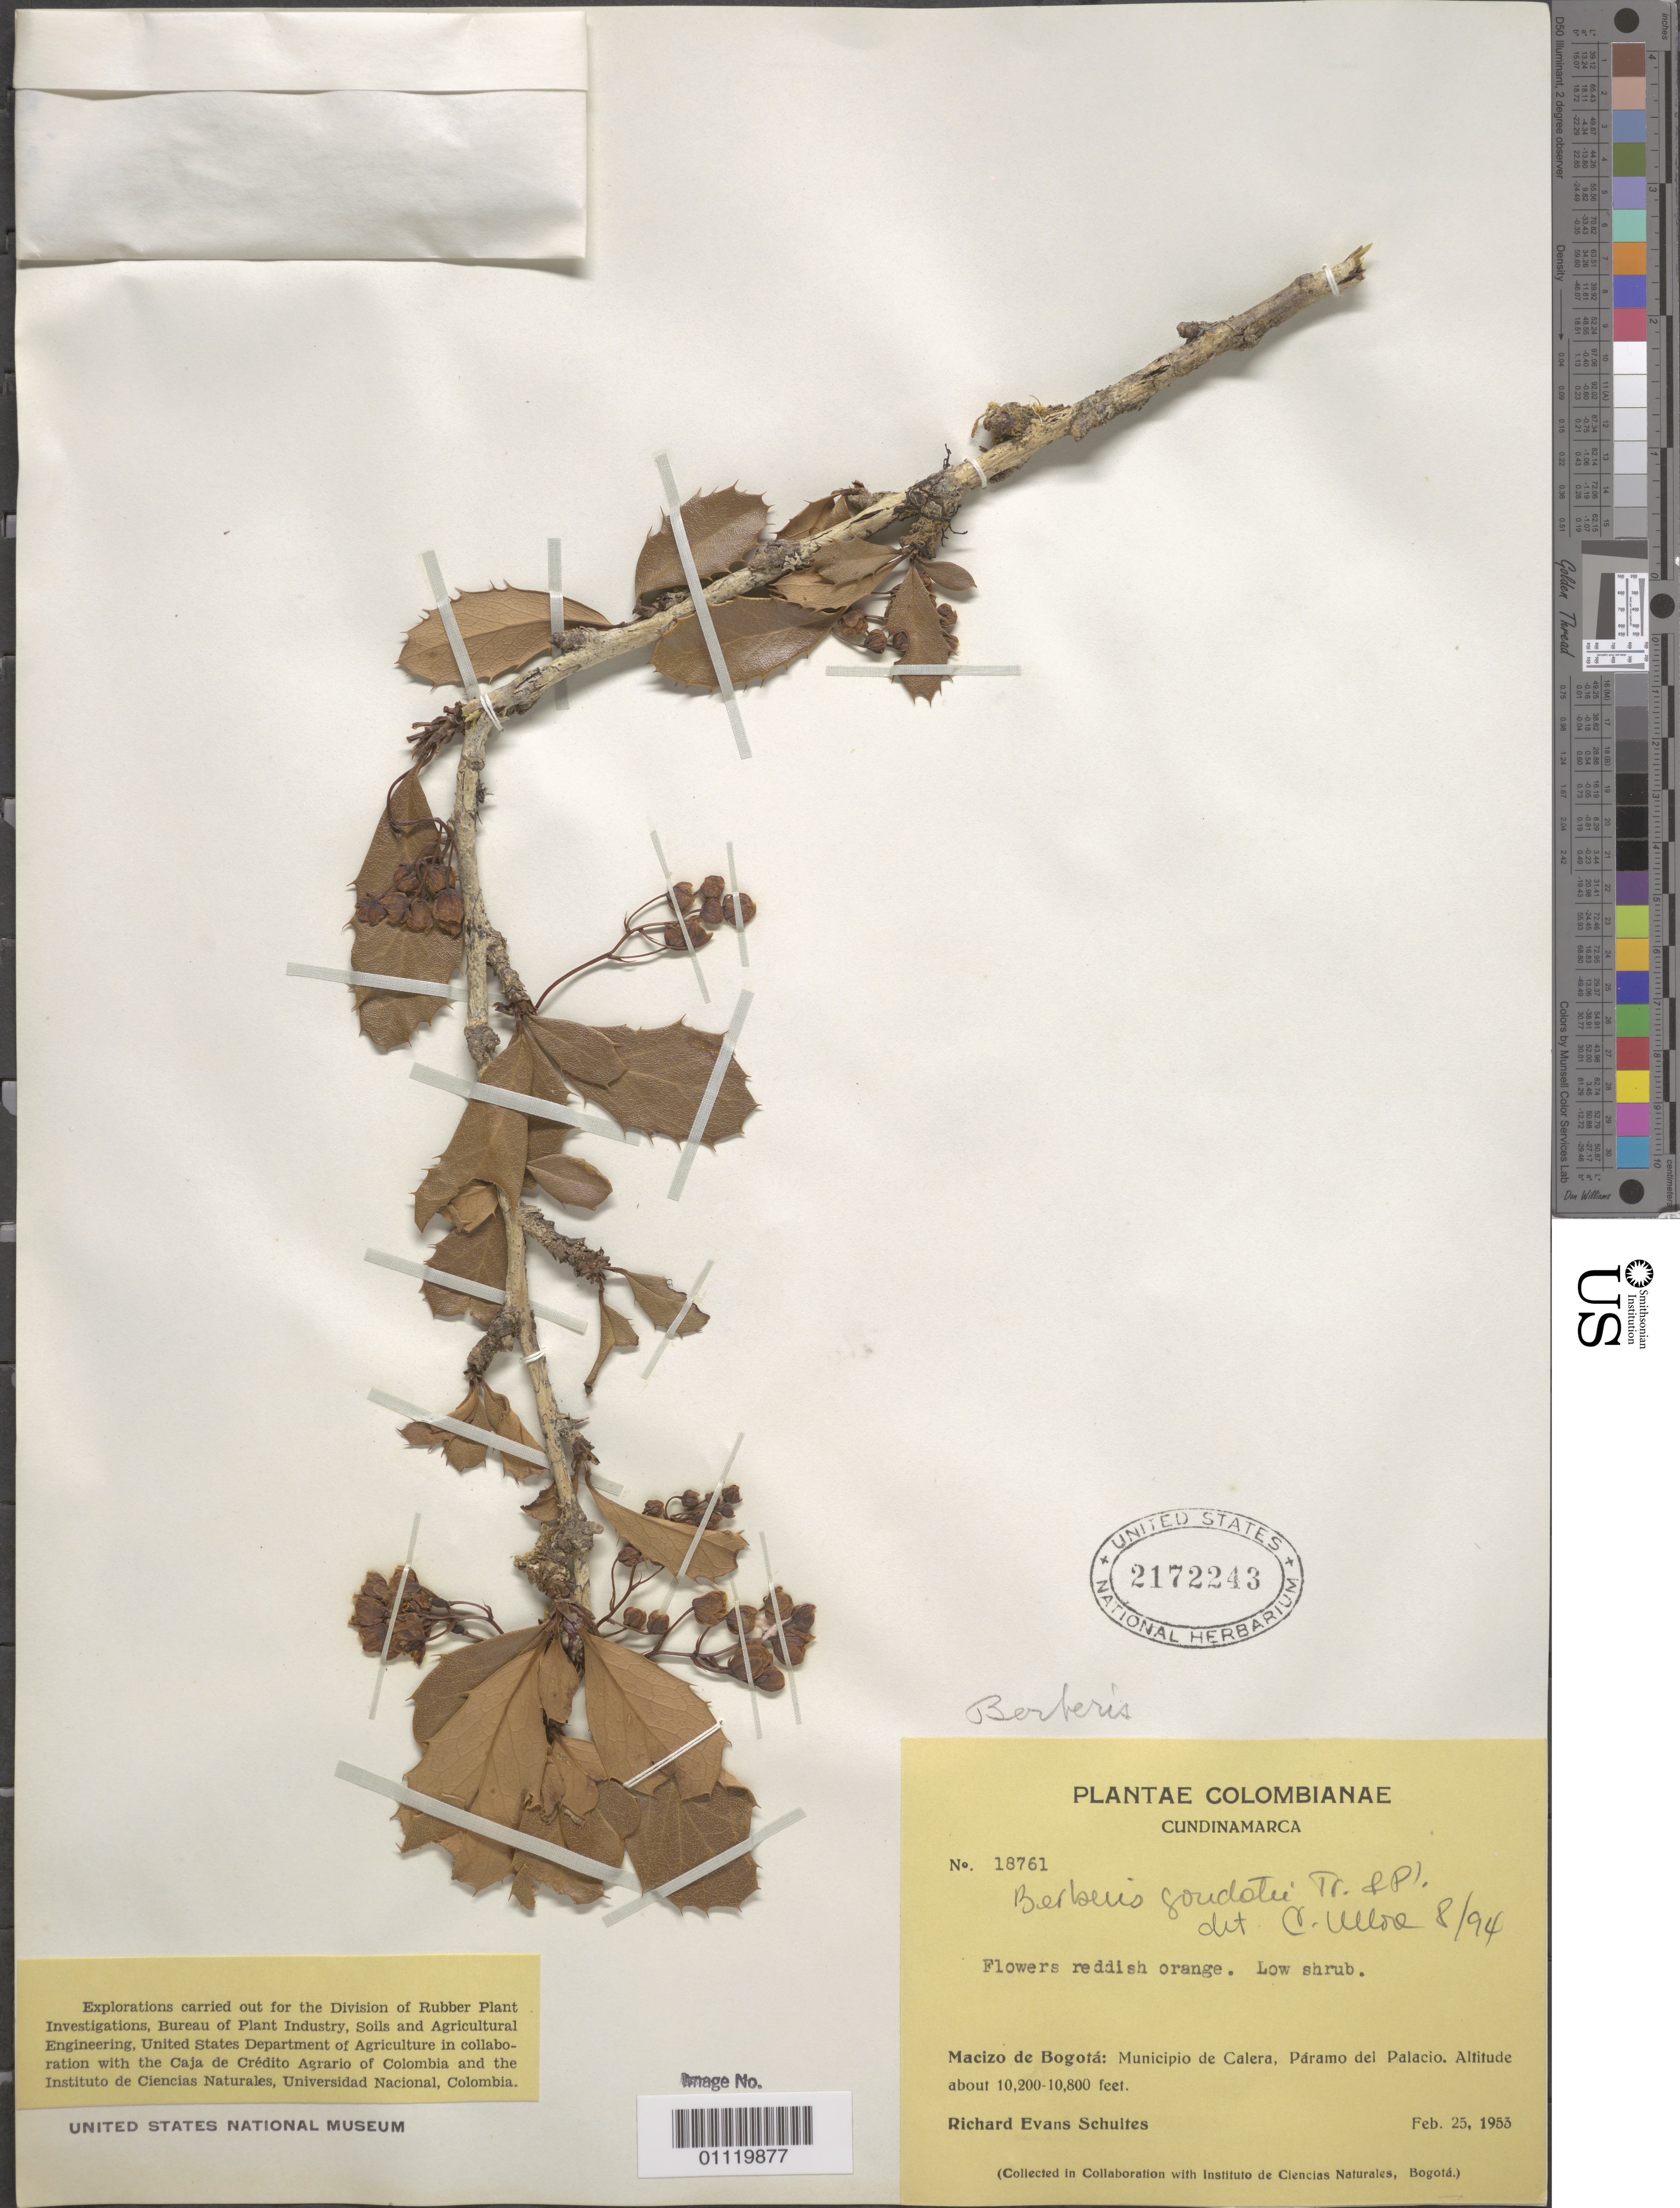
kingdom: Plantae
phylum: Tracheophyta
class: Magnoliopsida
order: Ranunculales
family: Berberidaceae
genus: Berberis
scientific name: Berberis goudotii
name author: Triana & Planch. ex Wedd.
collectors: R. E. Schultes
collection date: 1953-02-25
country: Colombia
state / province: Cundinamarca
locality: Massif of Bogota: La Calera municipality, Paramo of Palacio.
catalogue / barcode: US 2172243